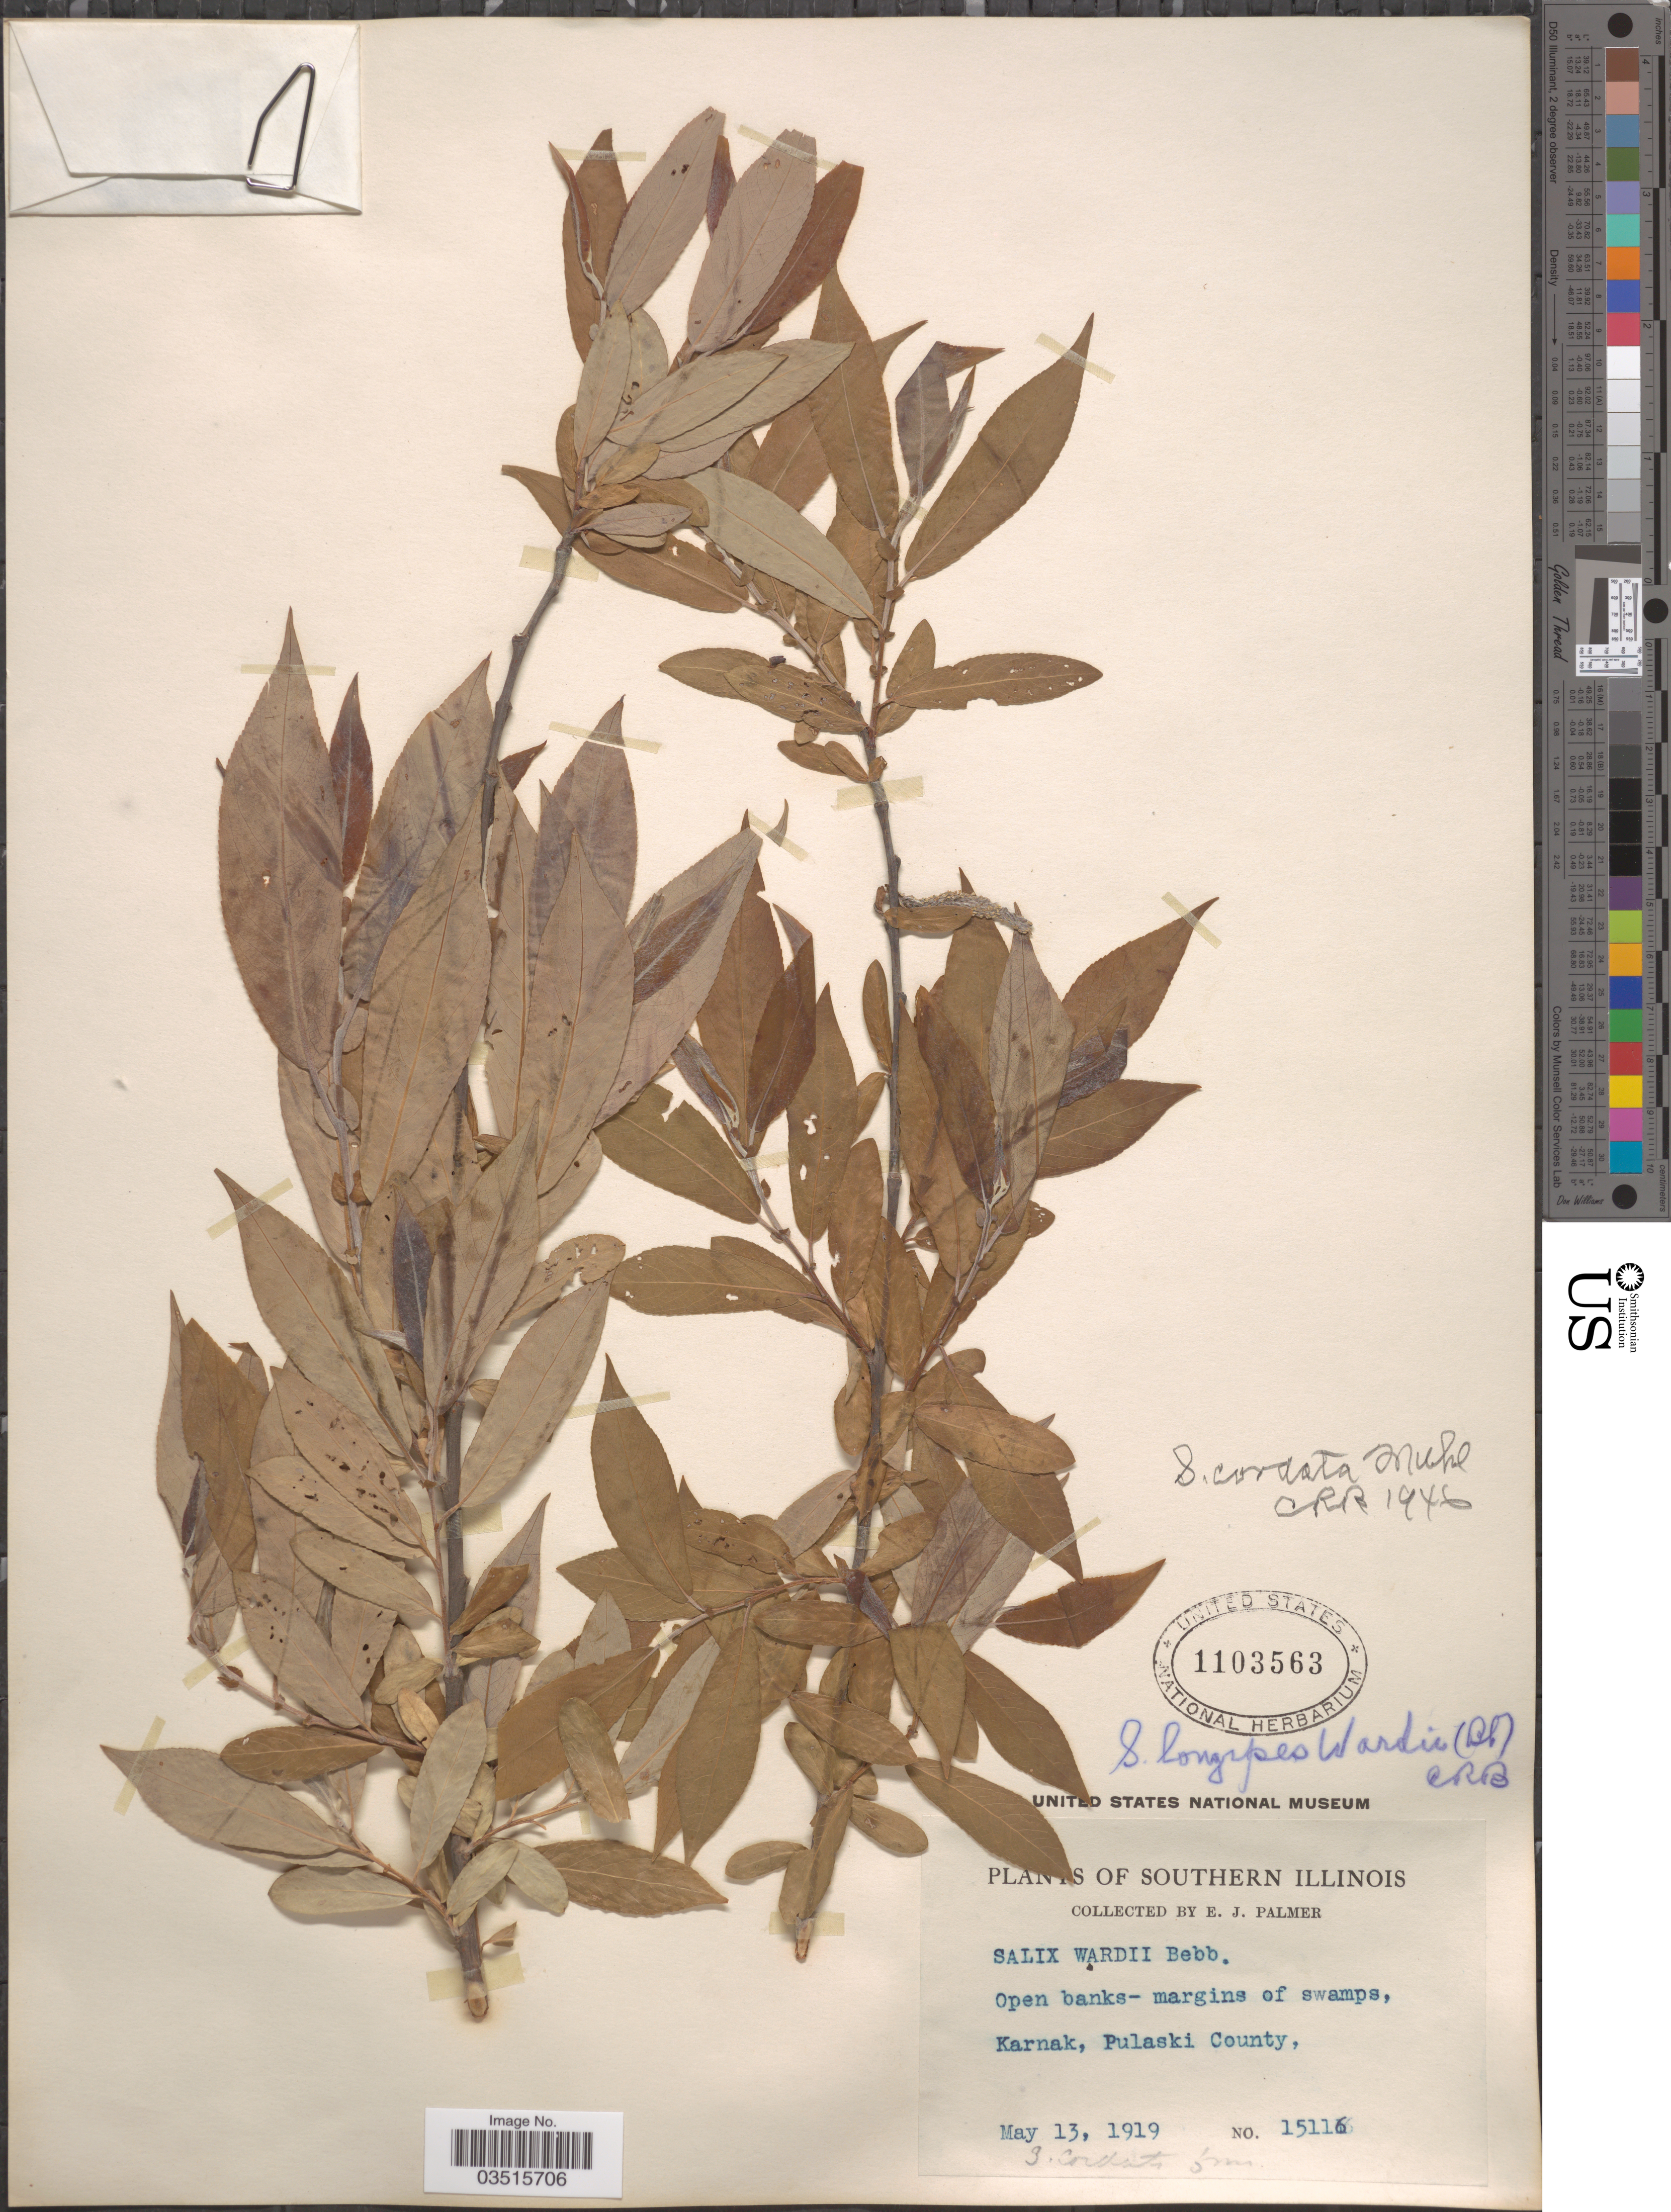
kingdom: Plantae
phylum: Tracheophyta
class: Magnoliopsida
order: Malpighiales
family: Salicaceae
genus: Salix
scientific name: Salix missouriensis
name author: Bebb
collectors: E. J. Palmer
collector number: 15116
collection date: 1919-05-13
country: United States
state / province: Illinois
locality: Southern Illinois. Karnak, Pulaski County.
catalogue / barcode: US 1103563